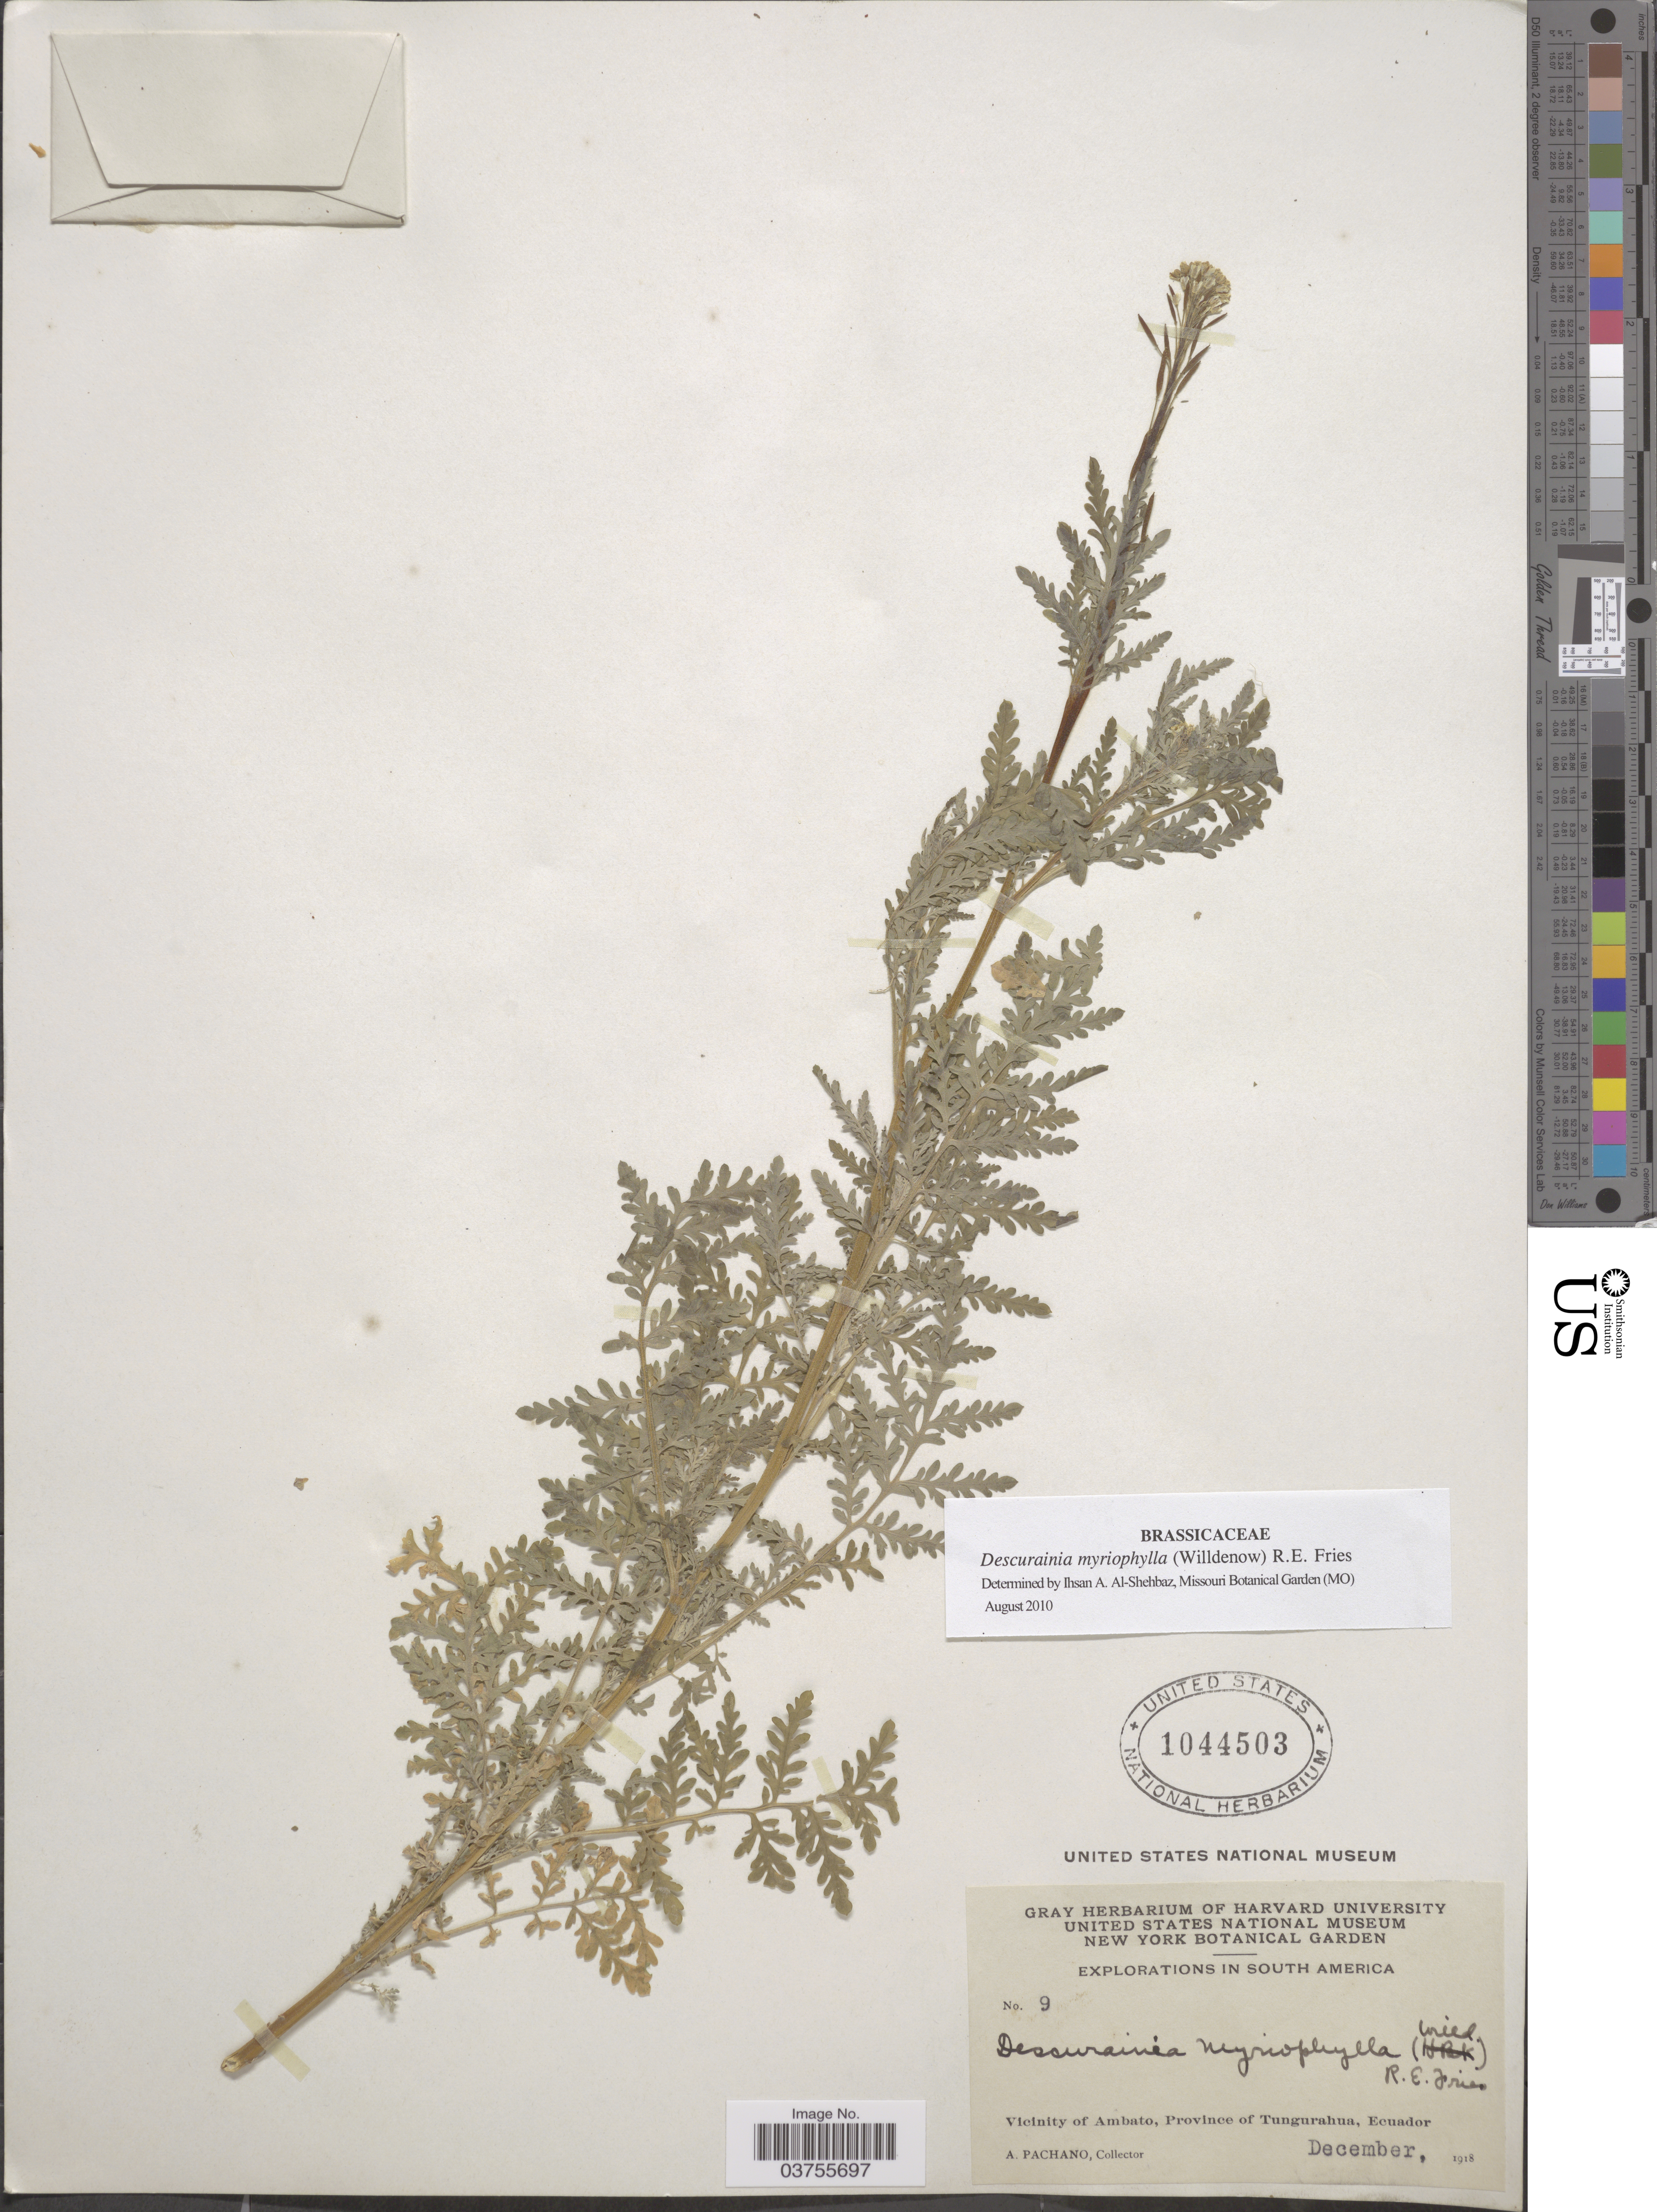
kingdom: Plantae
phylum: Tracheophyta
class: Magnoliopsida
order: Brassicales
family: Brassicaceae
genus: Descurainia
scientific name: Descurainia myriophylla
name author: (Willd.) R.E. Fr.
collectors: A. Pachano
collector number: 9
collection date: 1918-12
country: Ecuador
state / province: Tungurahua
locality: Vicinity of Ambato.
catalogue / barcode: US 1044503